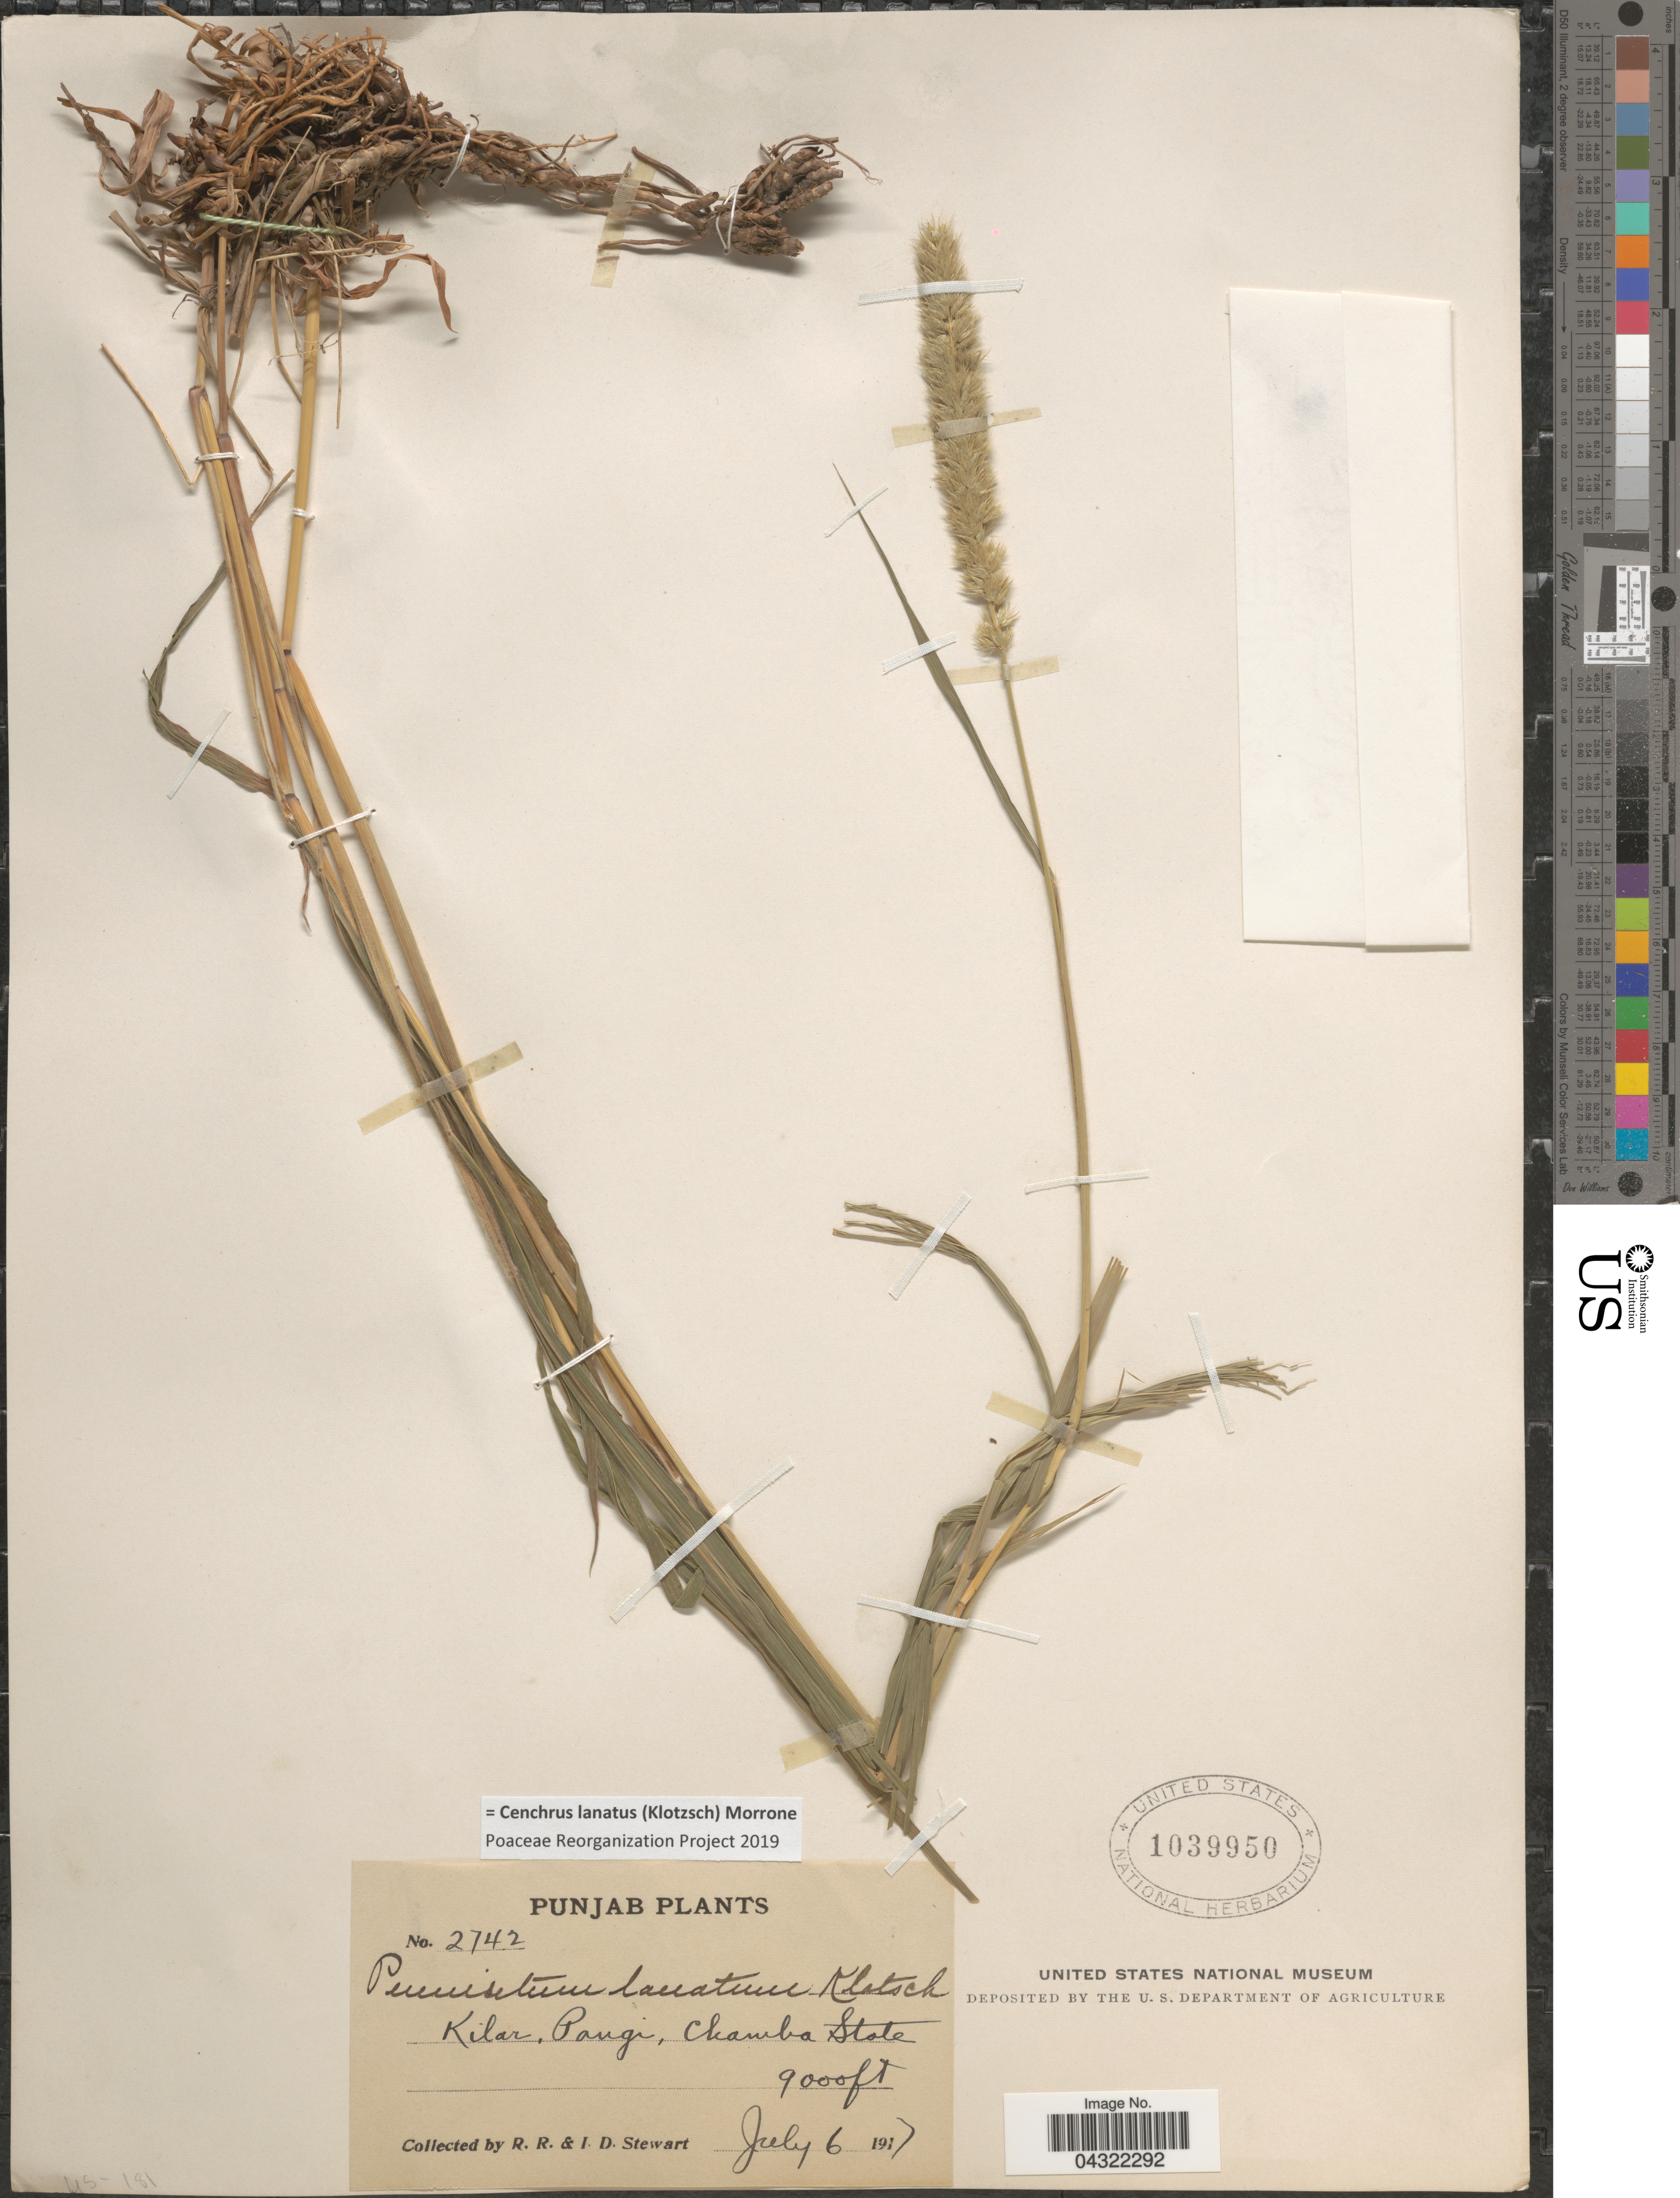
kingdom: Plantae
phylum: Tracheophyta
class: Liliopsida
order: Poales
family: Poaceae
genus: Cenchrus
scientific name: Cenchrus lanatus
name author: (Klotzsch) Morrone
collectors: R. Stewart & I. Stewart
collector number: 2742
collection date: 1917-07-06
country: India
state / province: Punjab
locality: Kilar, Pangi, Chamba State.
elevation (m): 2743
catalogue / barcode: US 1039950